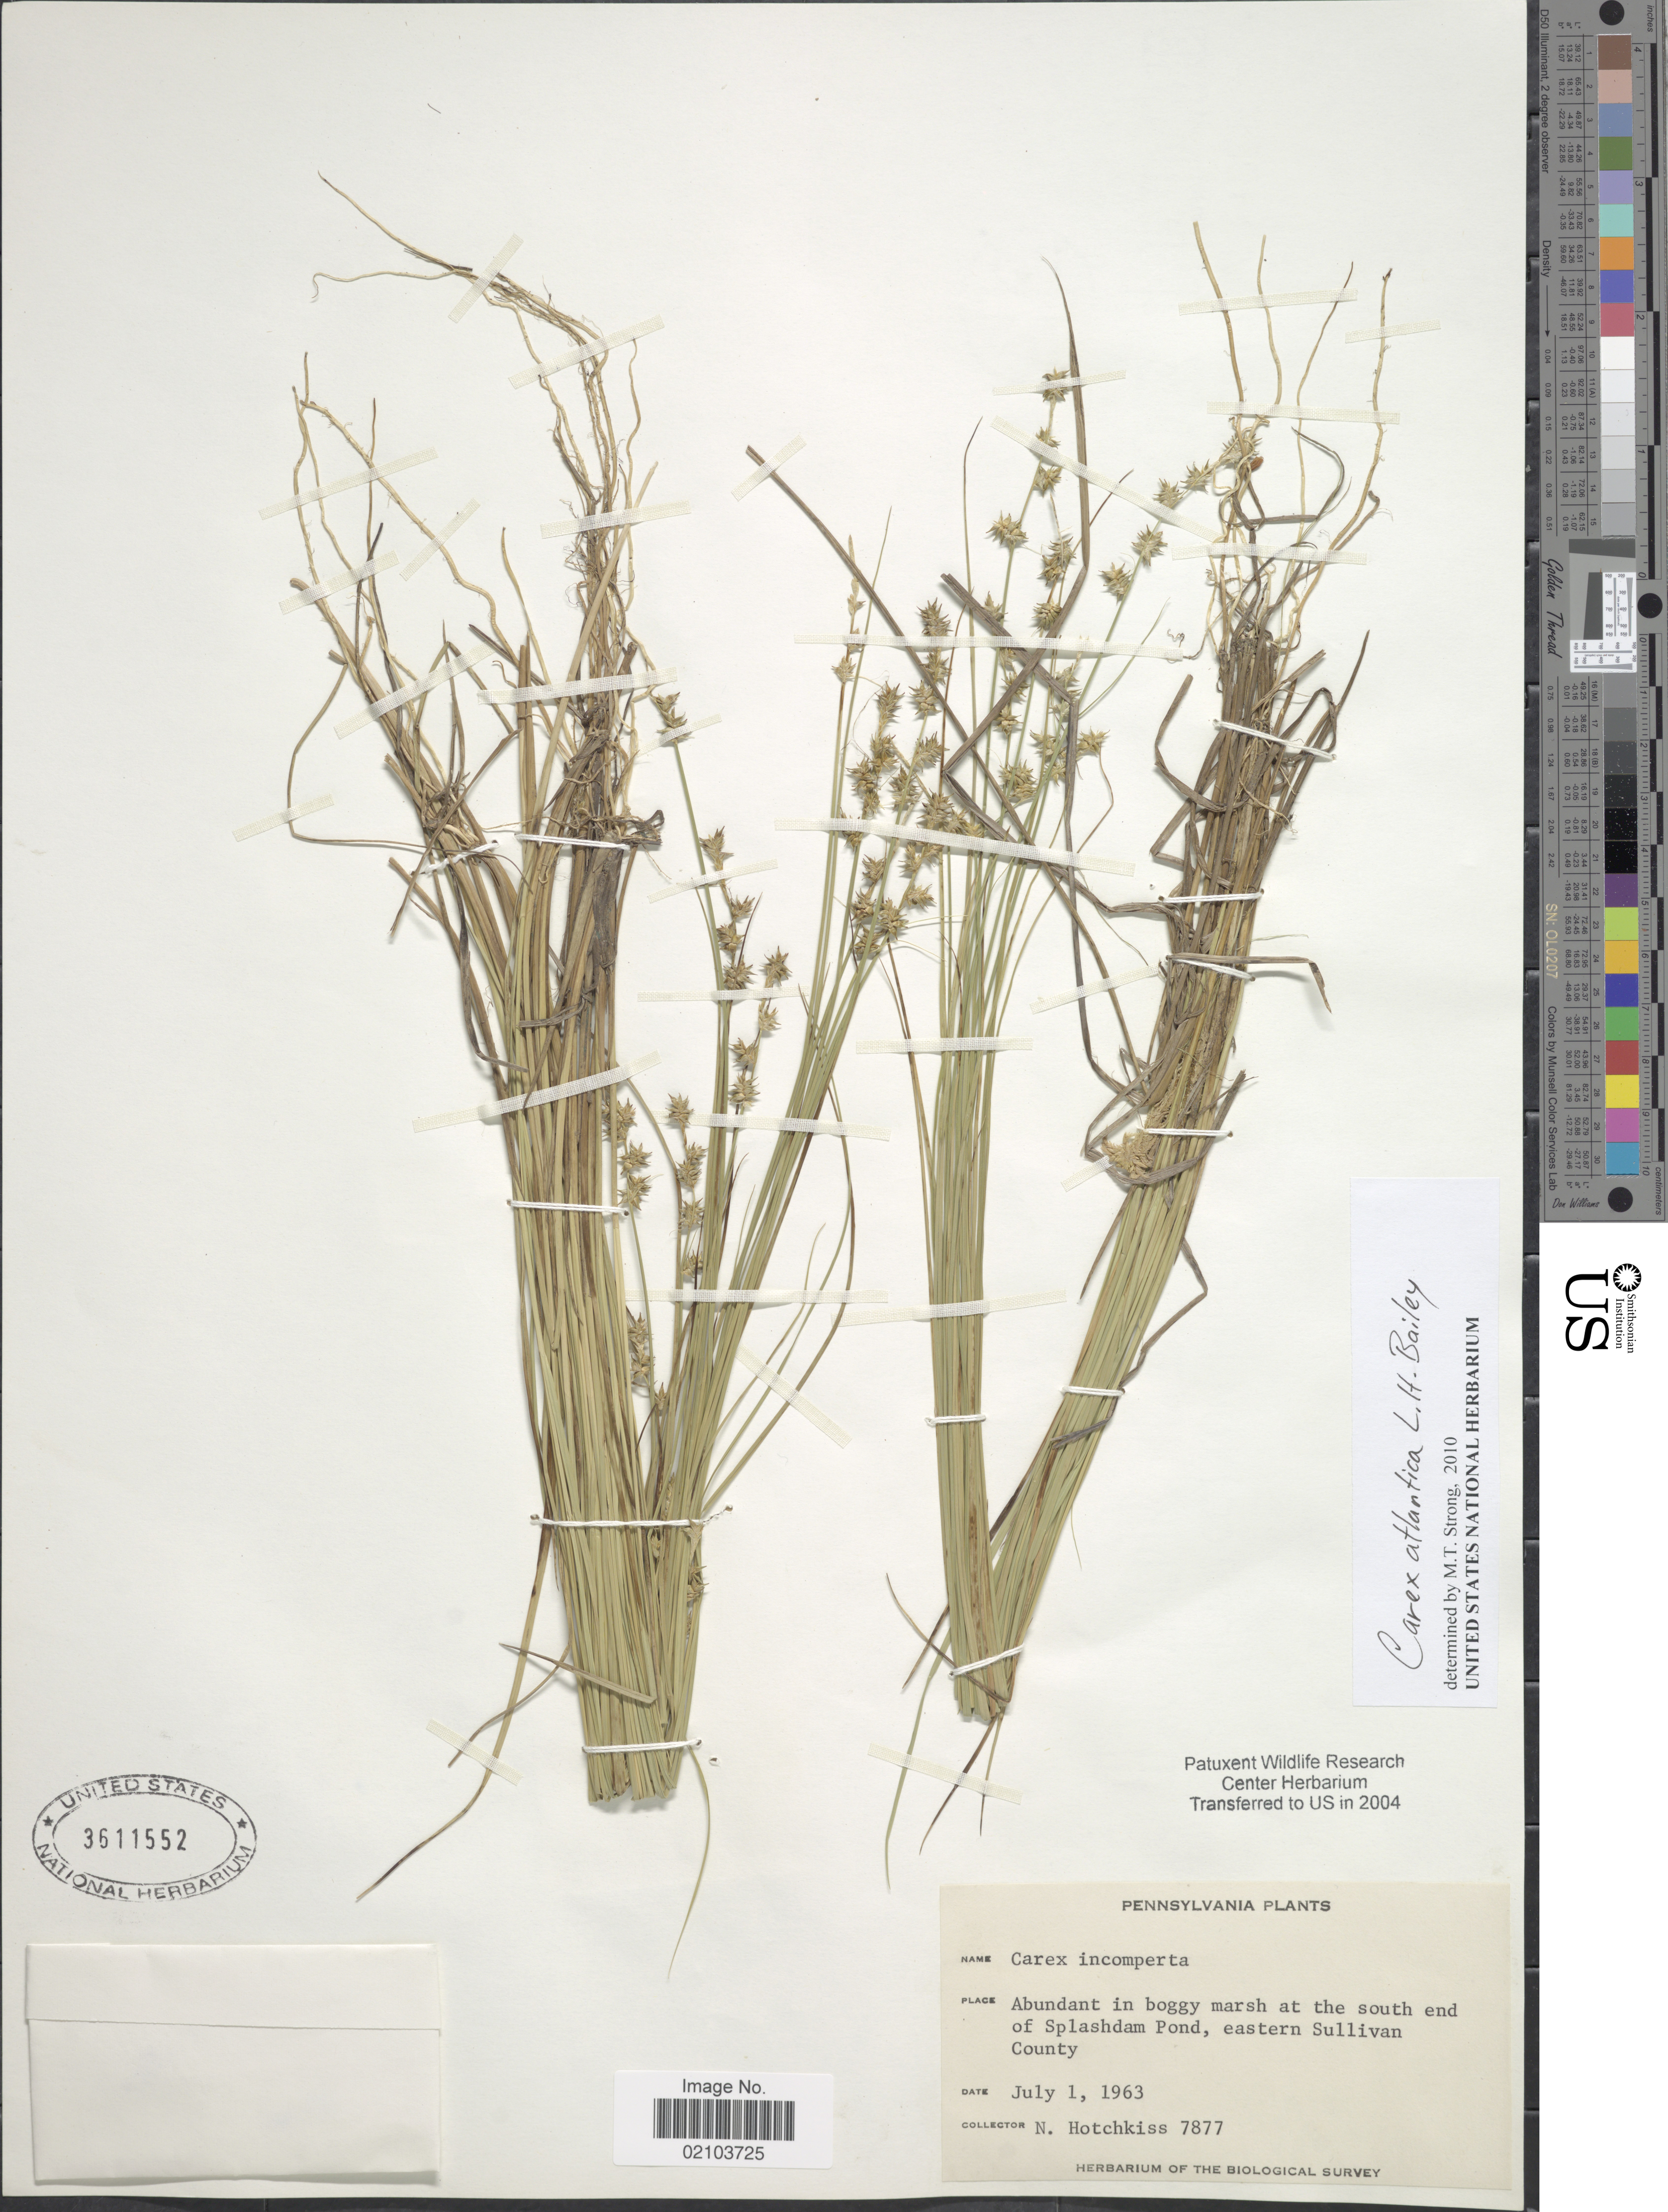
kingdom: Plantae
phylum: Tracheophyta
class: Liliopsida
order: Poales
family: Cyperaceae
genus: Carex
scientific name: Carex atlantica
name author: L.H. Bailey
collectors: N. Hotchkiss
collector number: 7877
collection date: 1963-07-01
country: United States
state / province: Pennsylvania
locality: At the south end of Splashdam Pond, eastern Sullivan County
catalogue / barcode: US 3611552